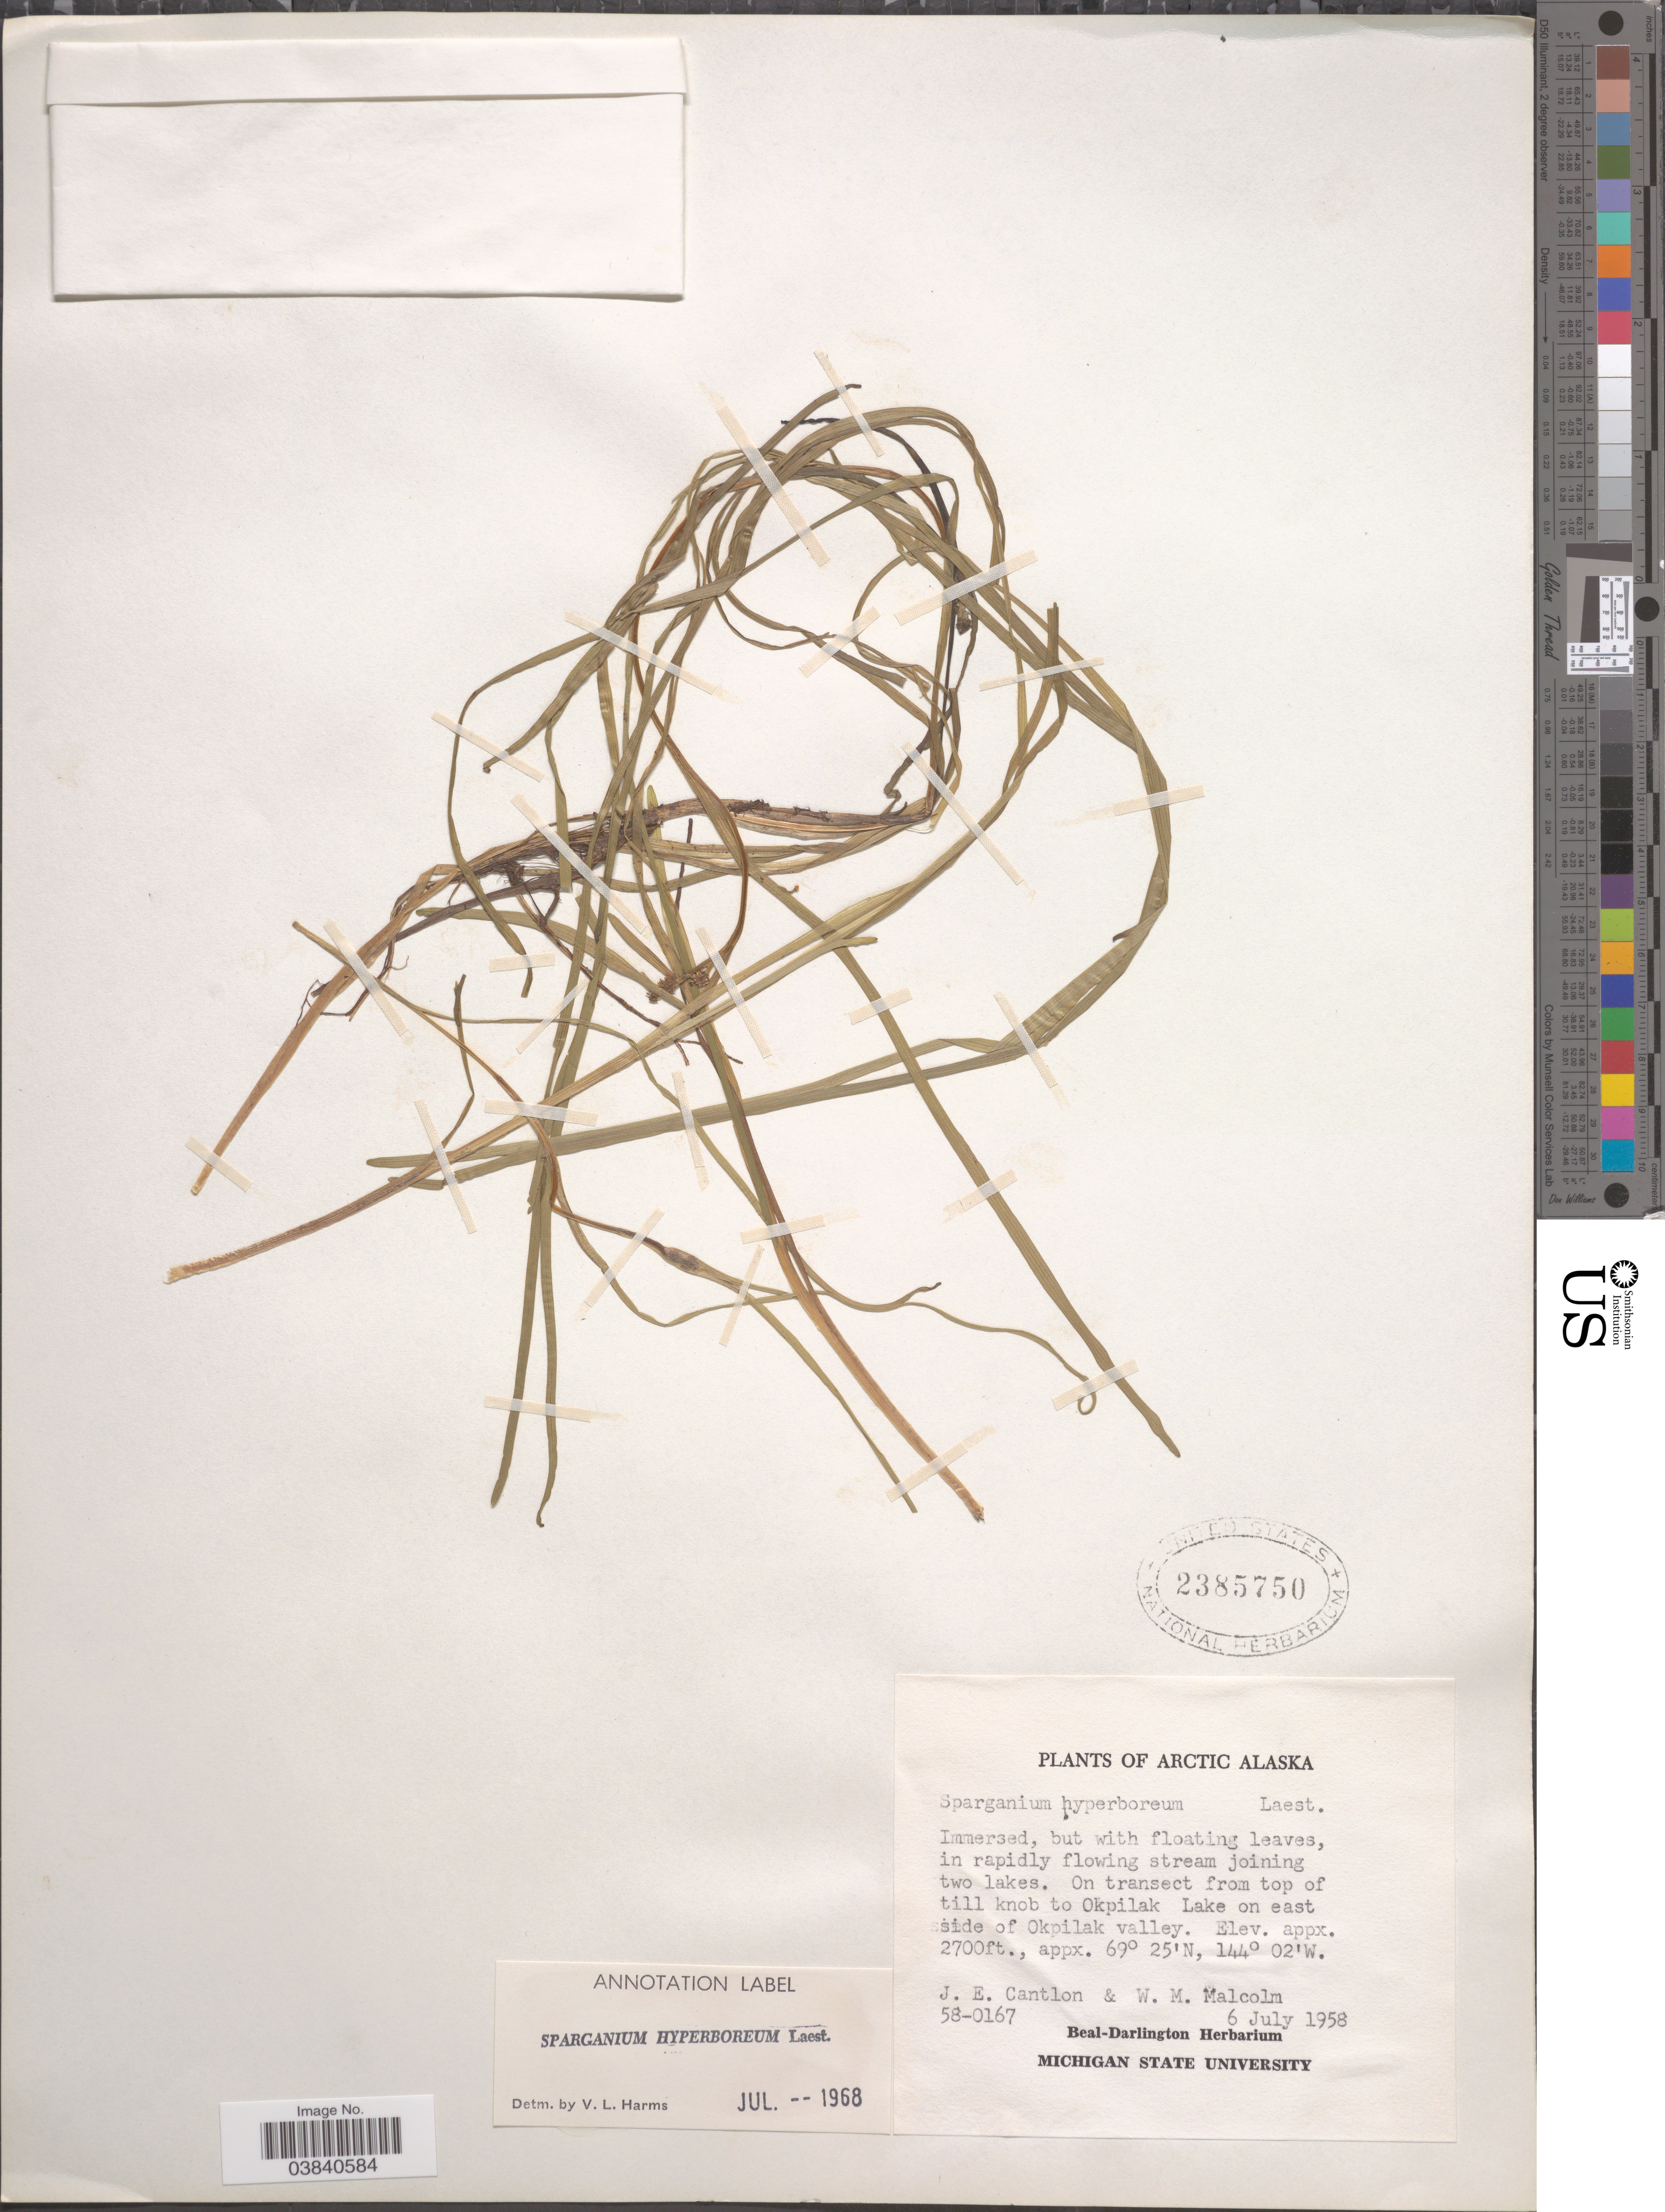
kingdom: Plantae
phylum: Tracheophyta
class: Liliopsida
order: Poales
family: Typhaceae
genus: Sparganium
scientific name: Sparganium hyperboreum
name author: Beurl. ex Laest.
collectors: J. Cantlon & W. Malcolm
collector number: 58-0167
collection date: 1958-07-06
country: United States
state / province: Alaska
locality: On transect from top of till knob to Okpilak Lake on east side of Okpilak valley.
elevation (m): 823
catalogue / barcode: US 2385750